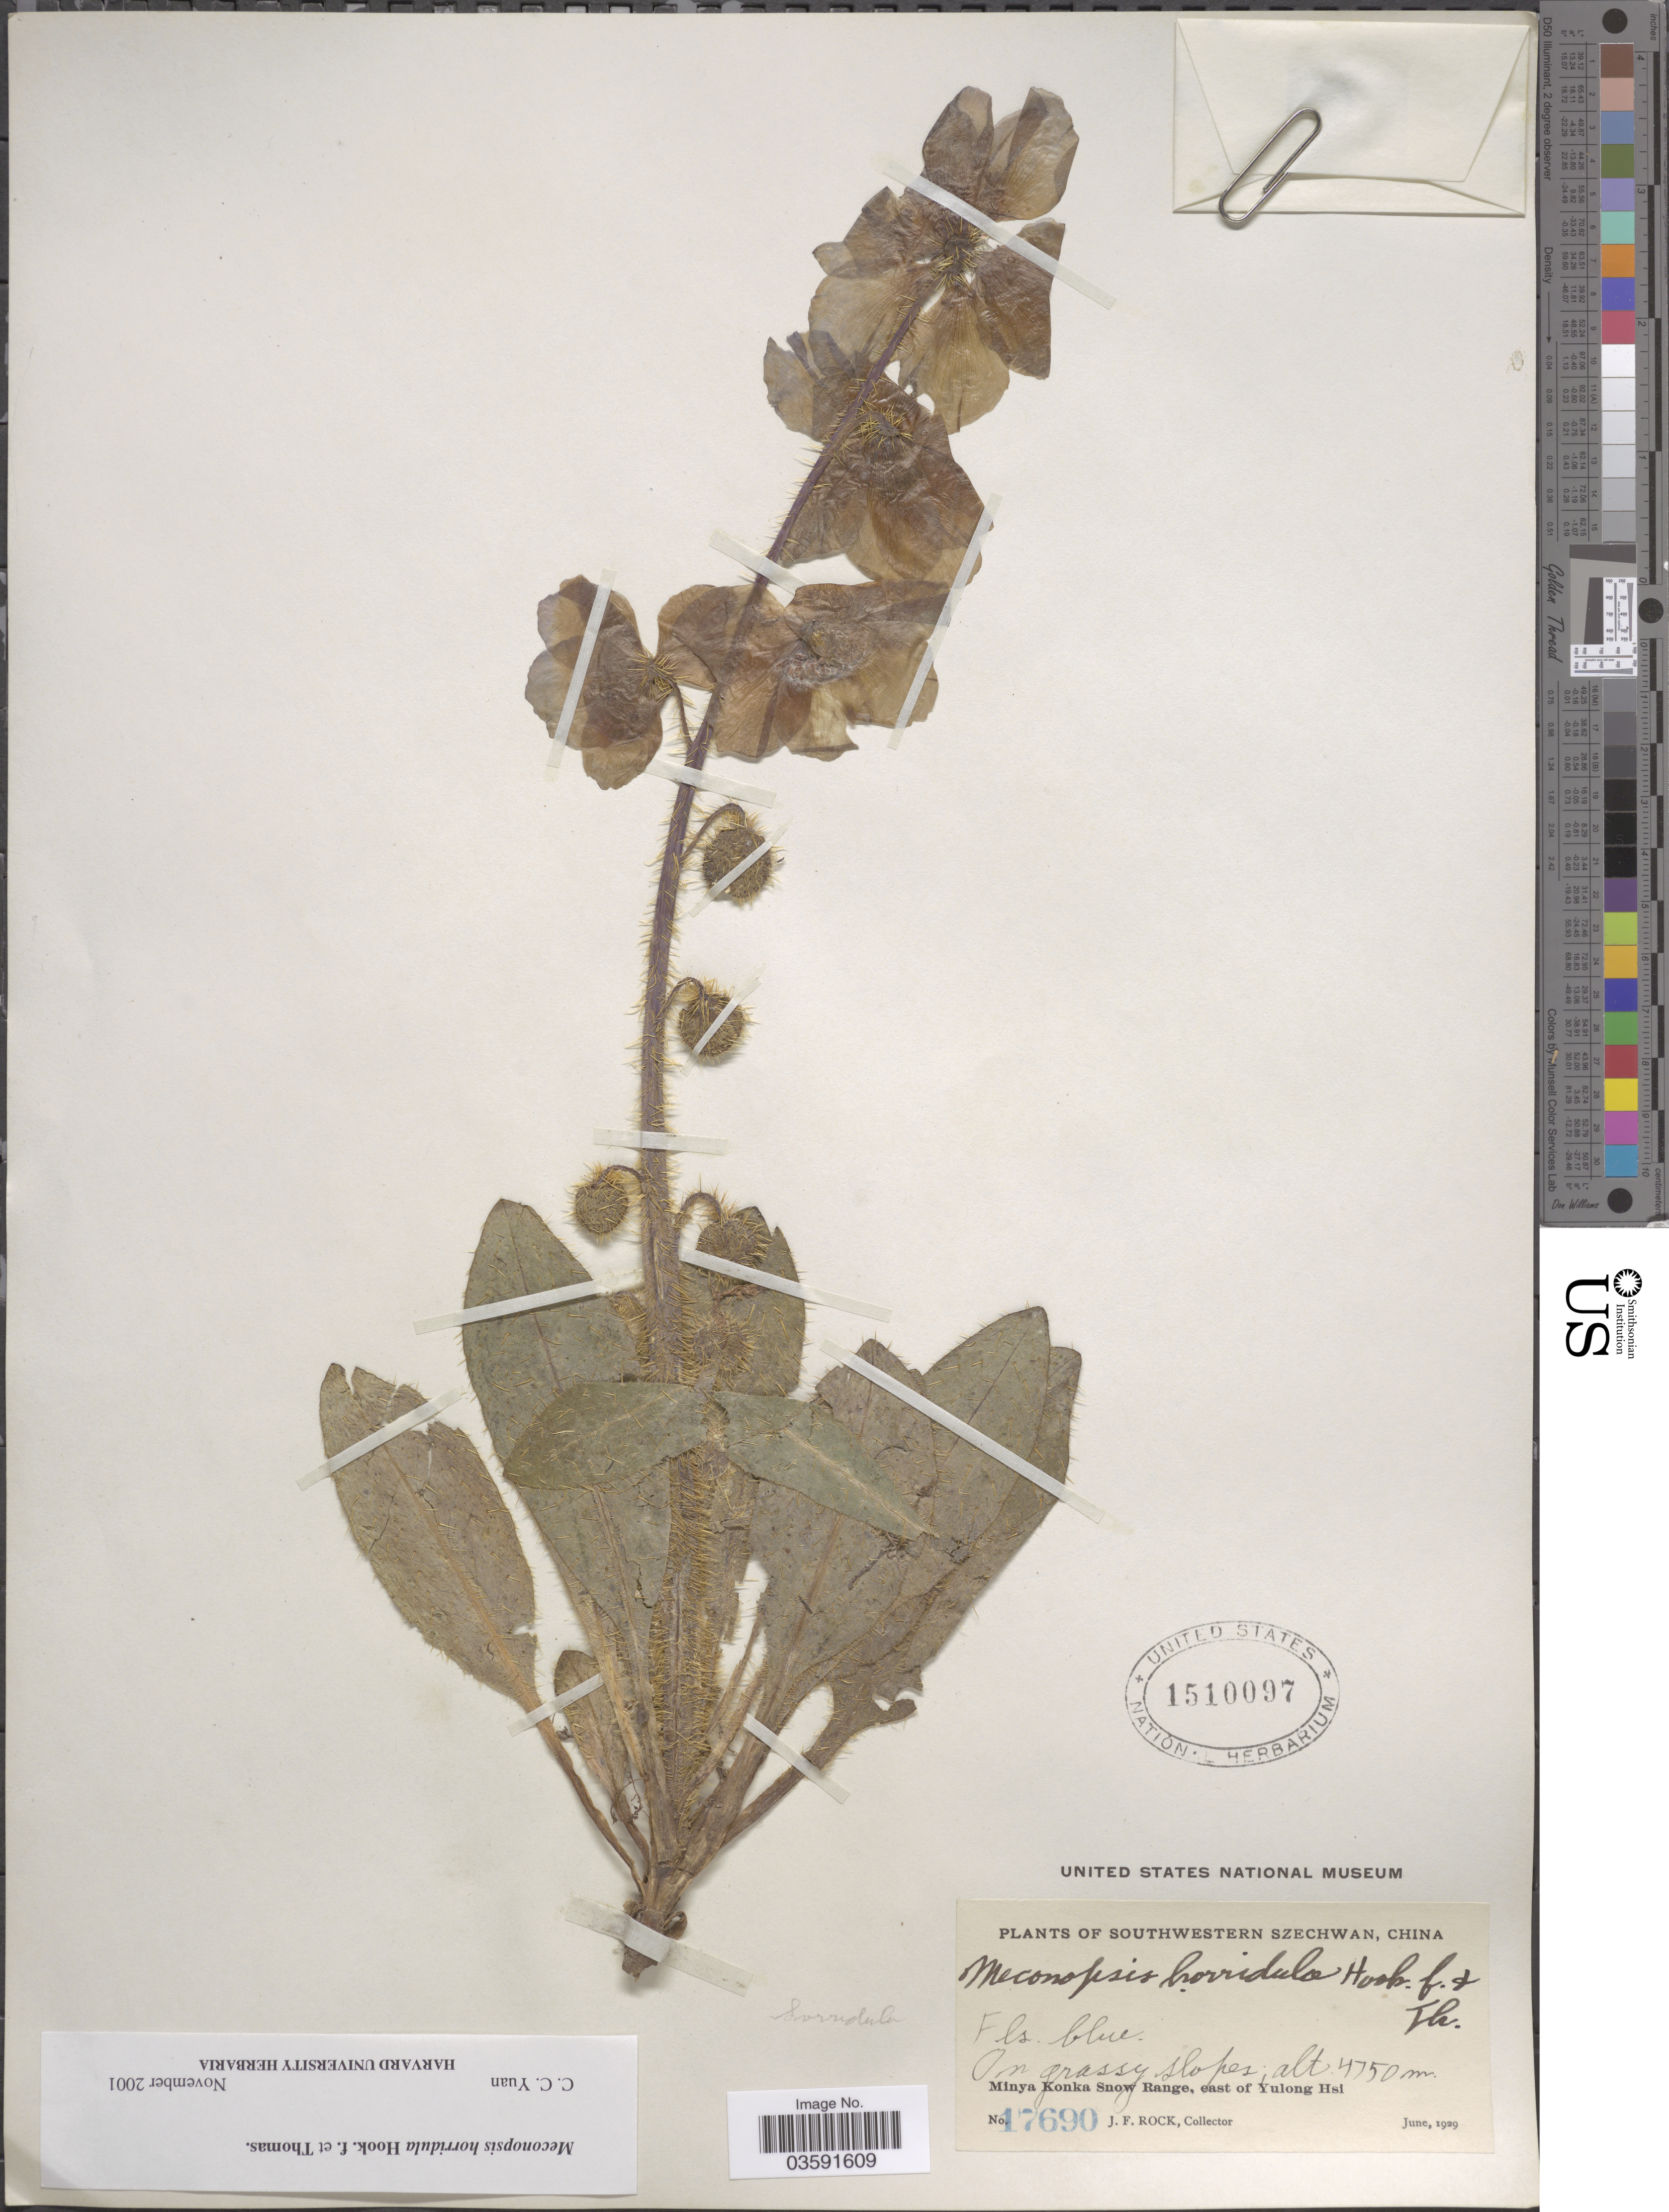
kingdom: Plantae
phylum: Tracheophyta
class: Magnoliopsida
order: Ranunculales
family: Papaveraceae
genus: Meconopsis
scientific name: Meconopsis horridula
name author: Hook. f. & Thomson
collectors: J. Rock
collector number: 17690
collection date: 1929-06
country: China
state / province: Sichuan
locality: Southwestern Szechwan. Minya Konka Snow Range, east of Yulong Hsi.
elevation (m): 4750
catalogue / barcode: US 1510097